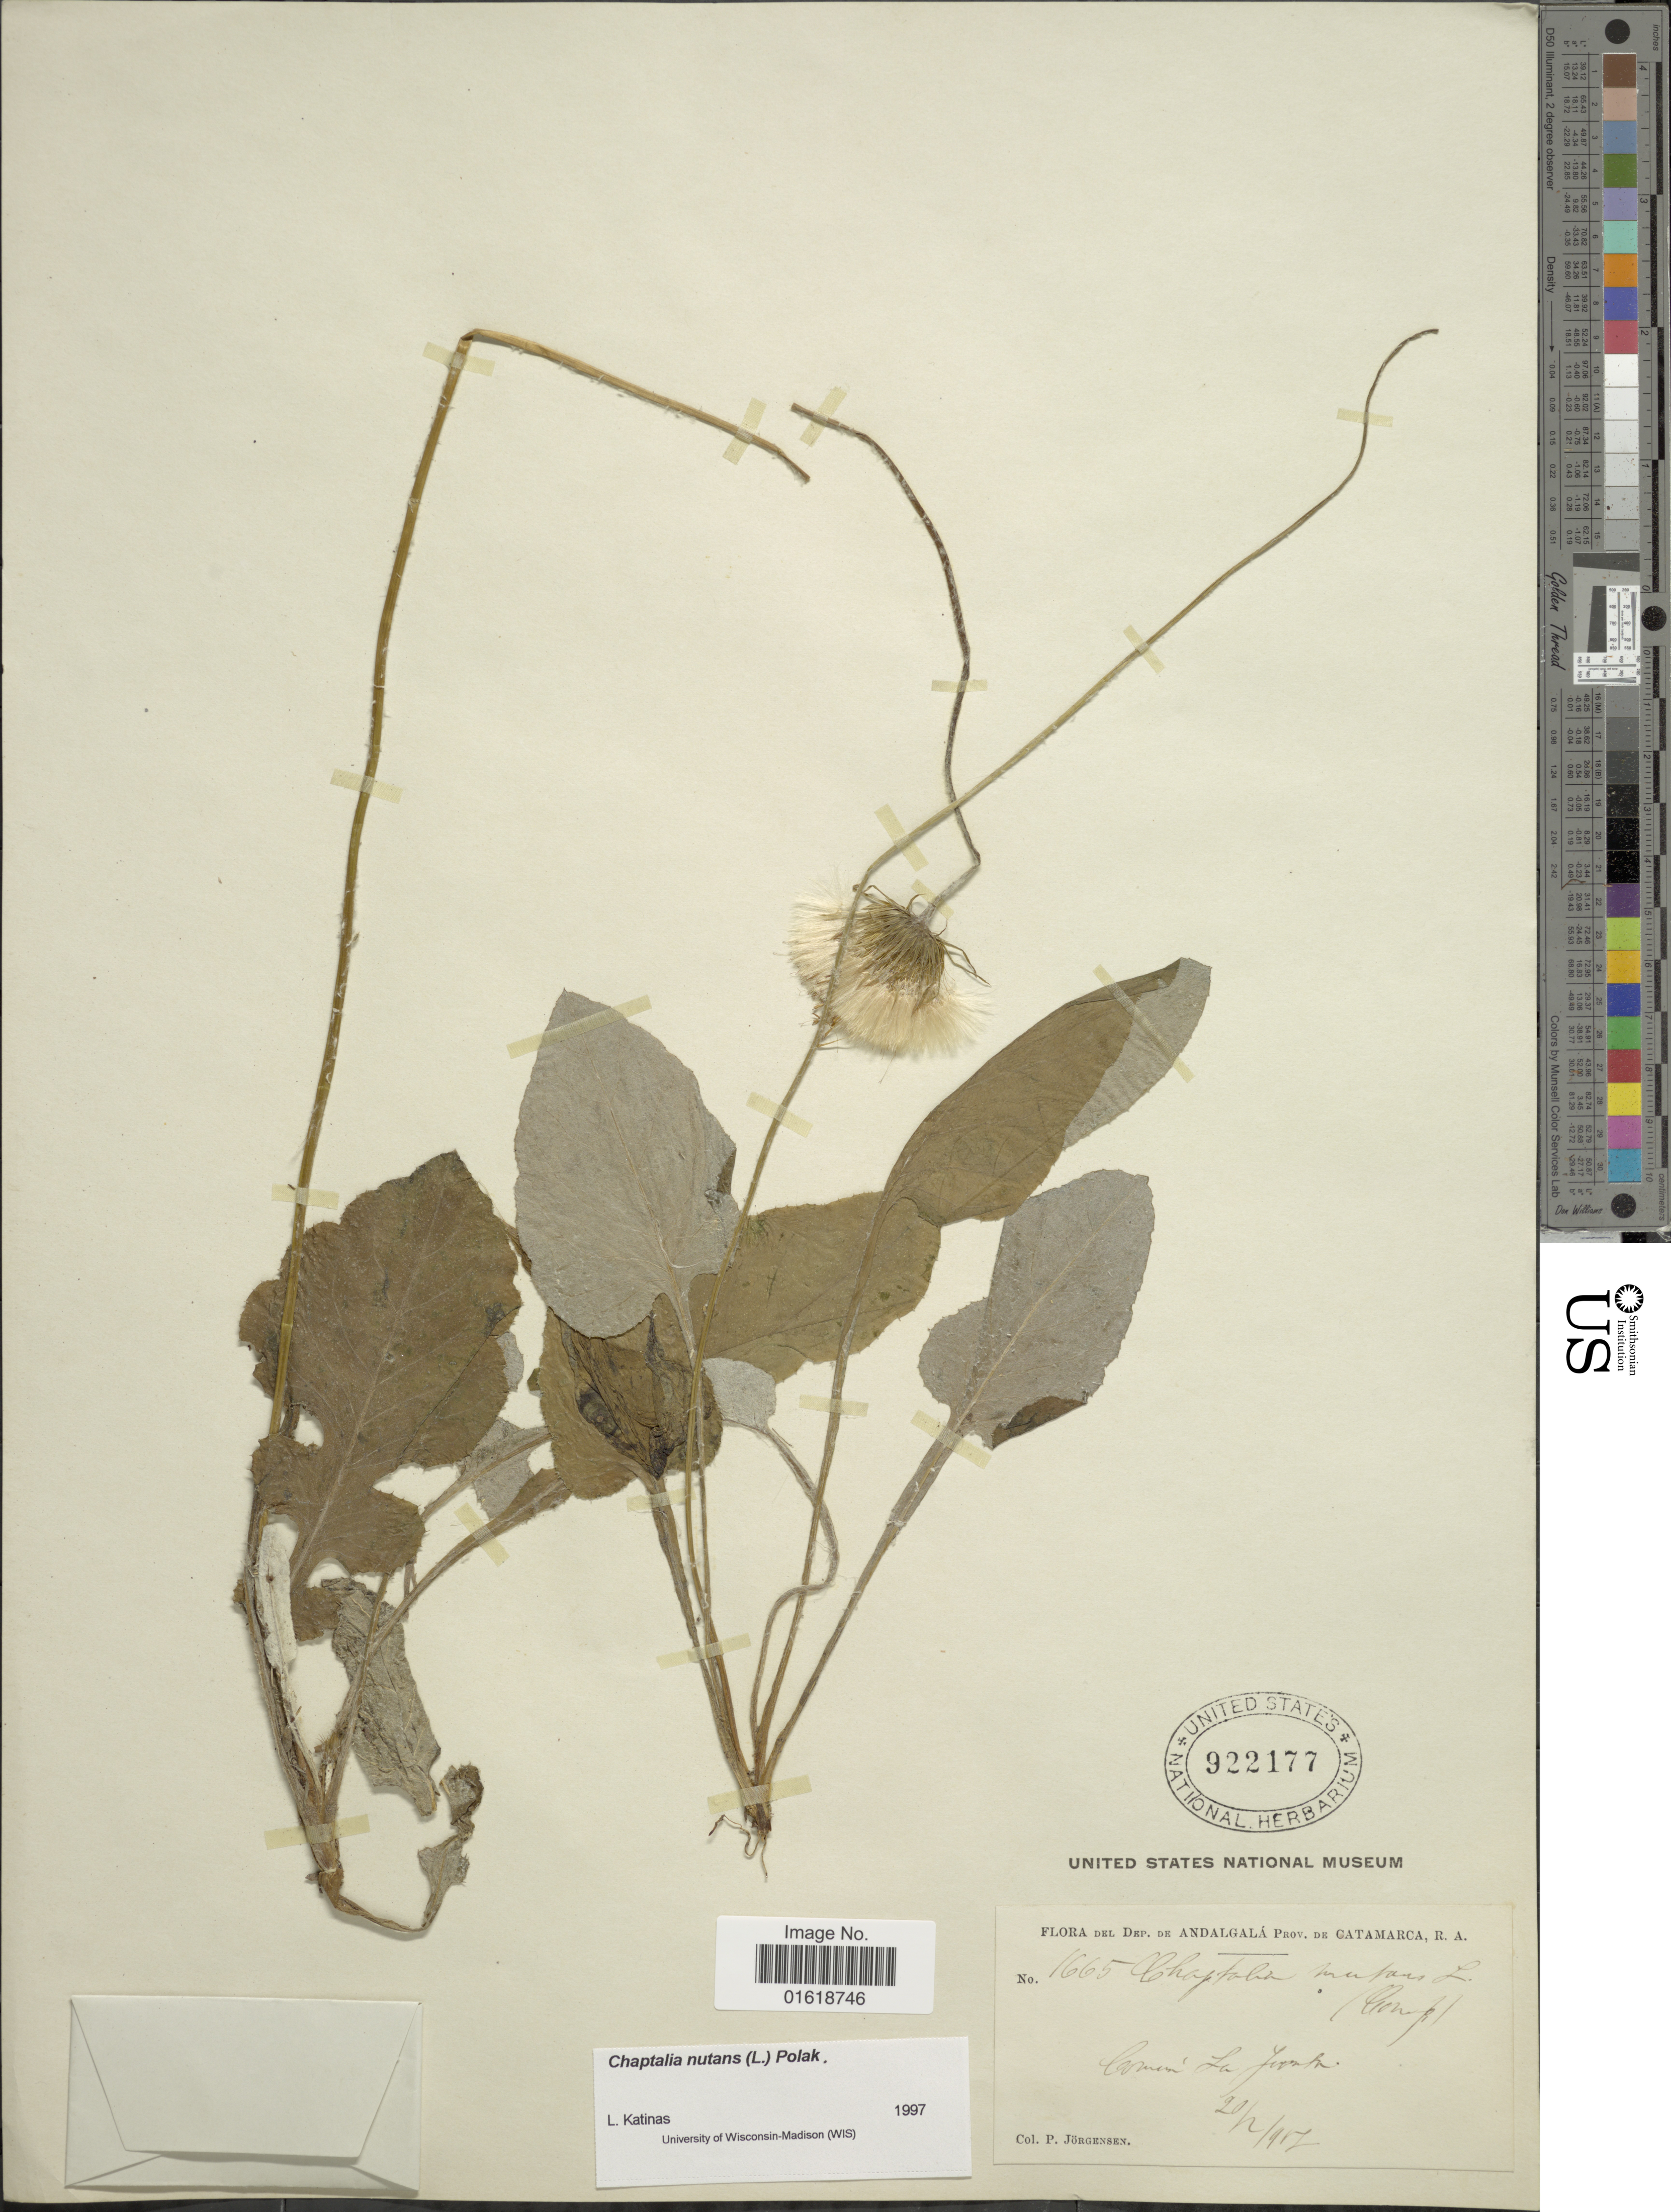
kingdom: Plantae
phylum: Tracheophyta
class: Magnoliopsida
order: Asterales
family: Asteraceae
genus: Chaptalia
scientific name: Chaptalia nutans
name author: (L.) Pol.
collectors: P. Jörgensen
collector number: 1665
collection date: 1917-02-20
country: Argentina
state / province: Catamarca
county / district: Andalgalá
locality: La Junta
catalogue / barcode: US 922177